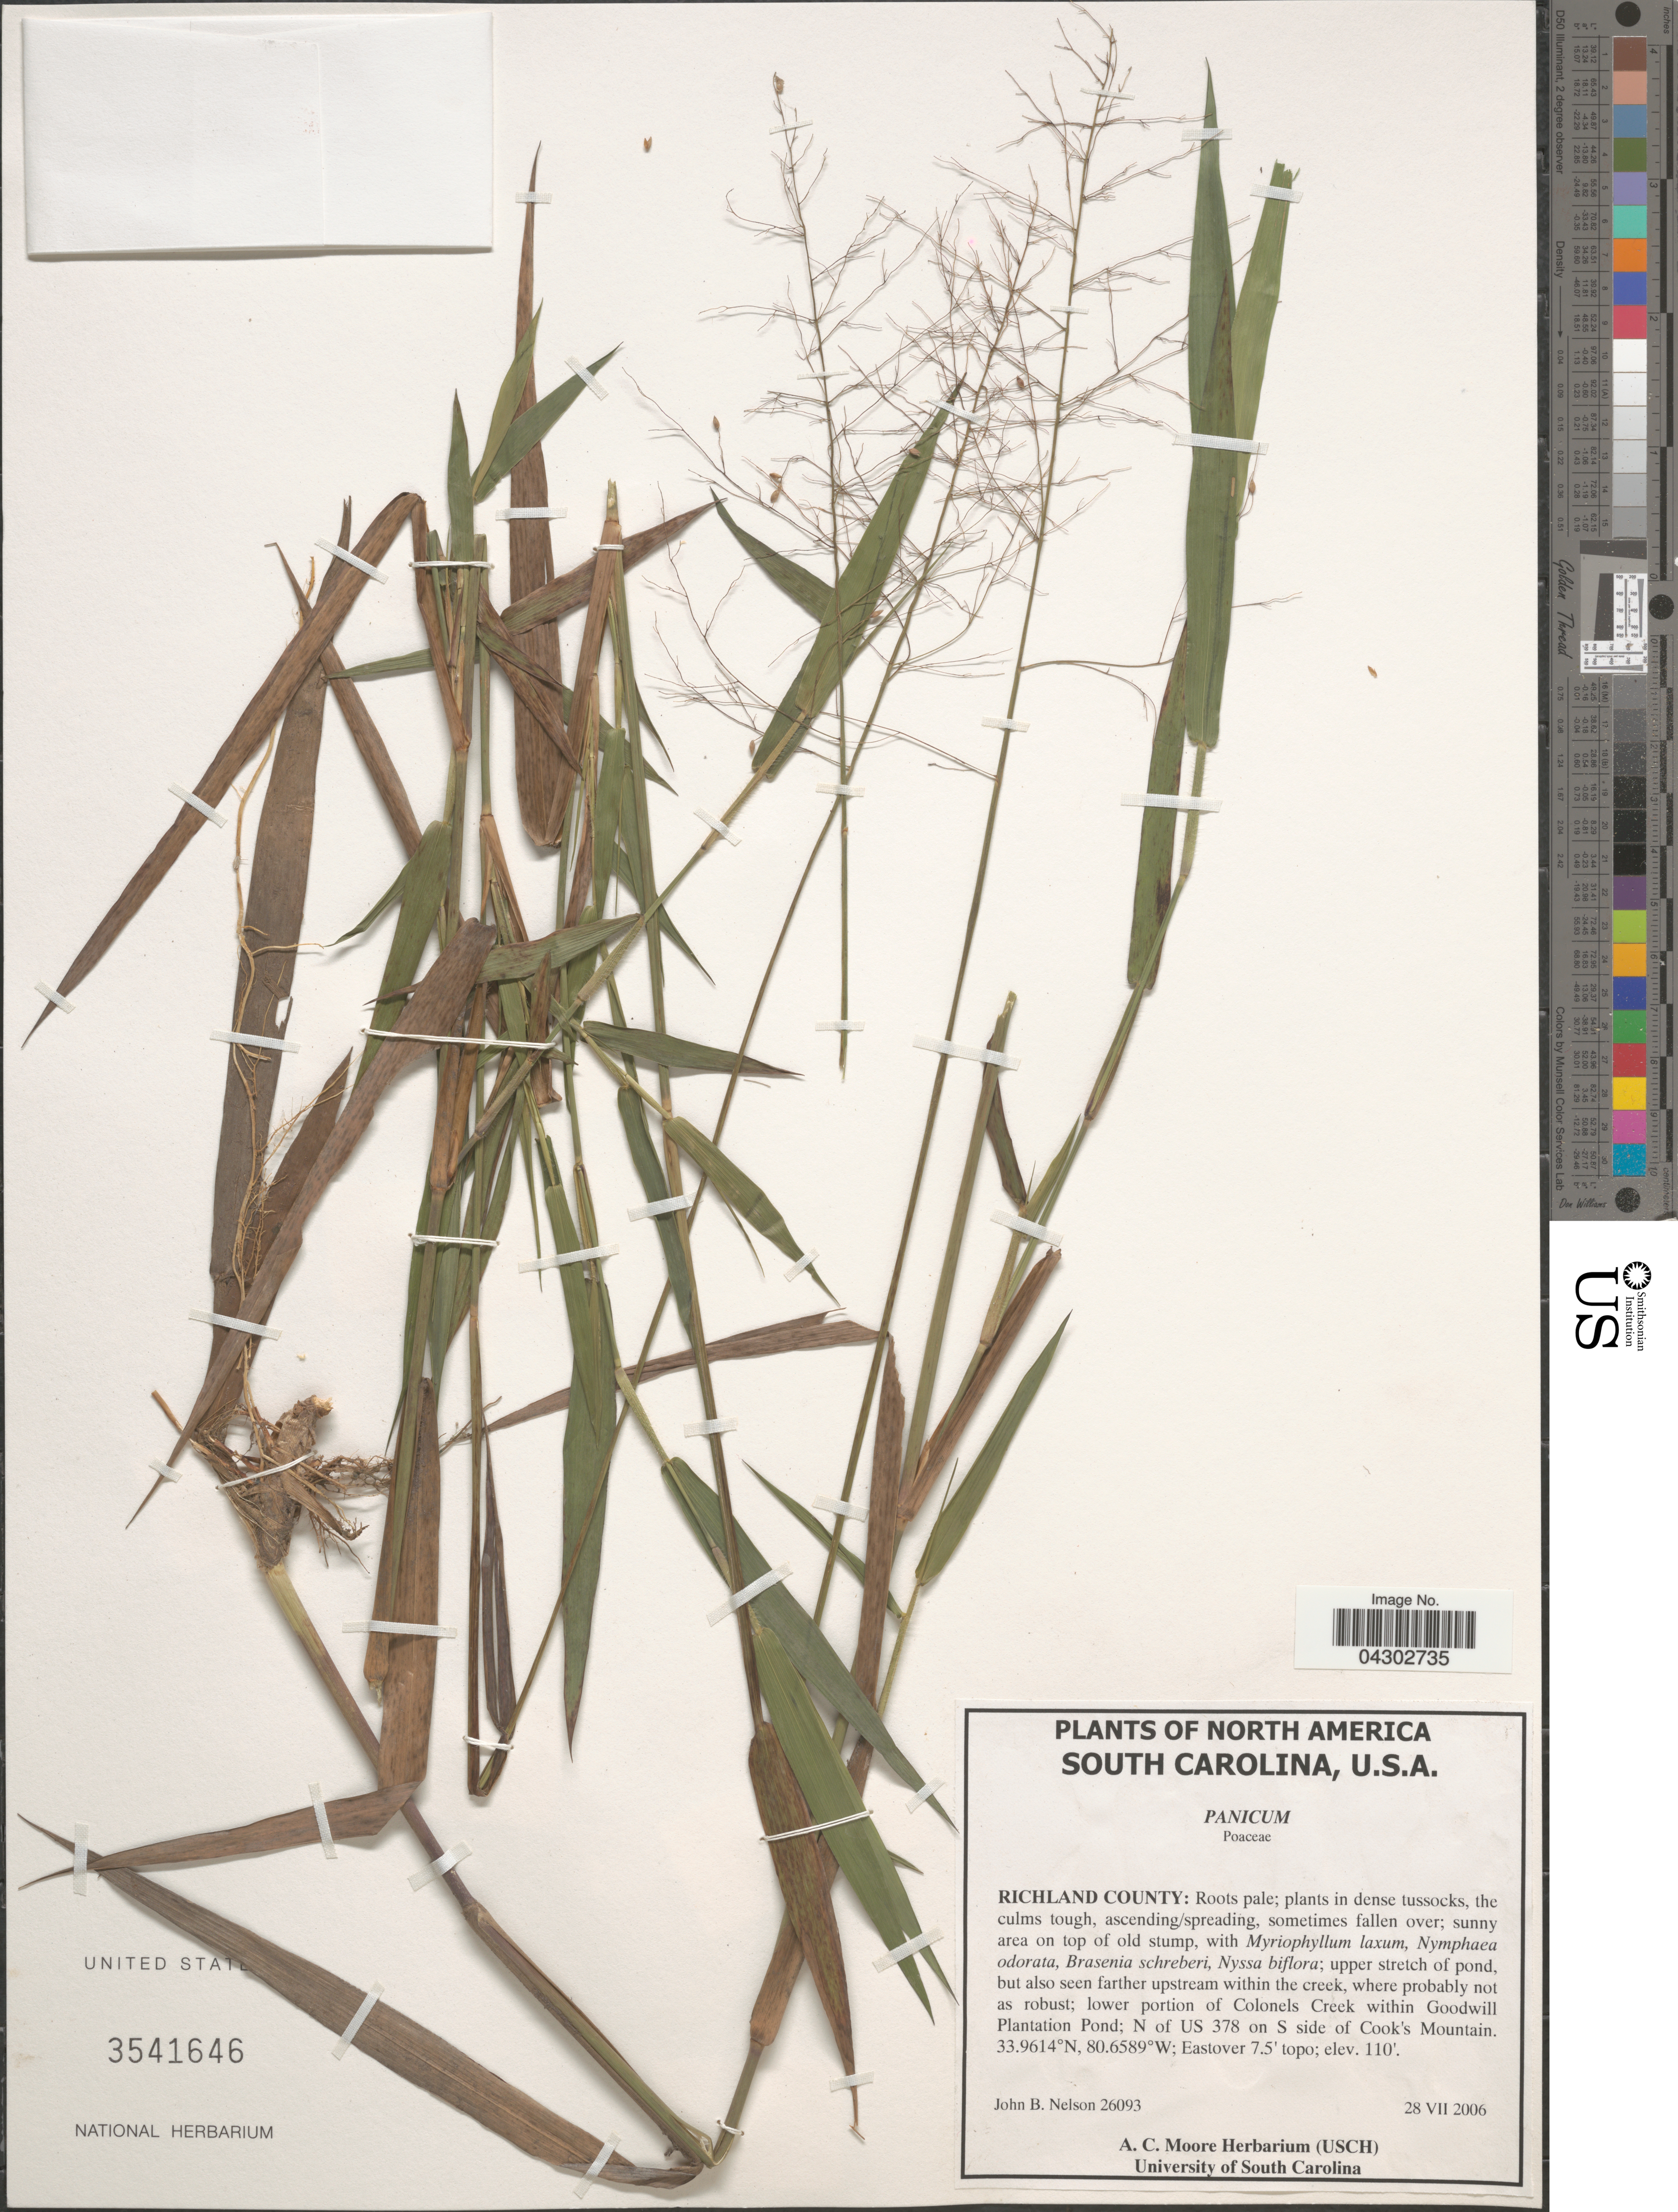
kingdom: Plantae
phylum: Tracheophyta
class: Liliopsida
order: Poales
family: Poaceae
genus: Panicum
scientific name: Panicum sp.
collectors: J. B. Nelson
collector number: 26093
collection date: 2006-07-28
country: United States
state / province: South Carolina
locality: Richland County: Lower portion of Colonels Creek within Goodwill Plantation Pond; N of US 378 on S side of Cook's Mountain.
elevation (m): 34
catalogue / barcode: US 3541646